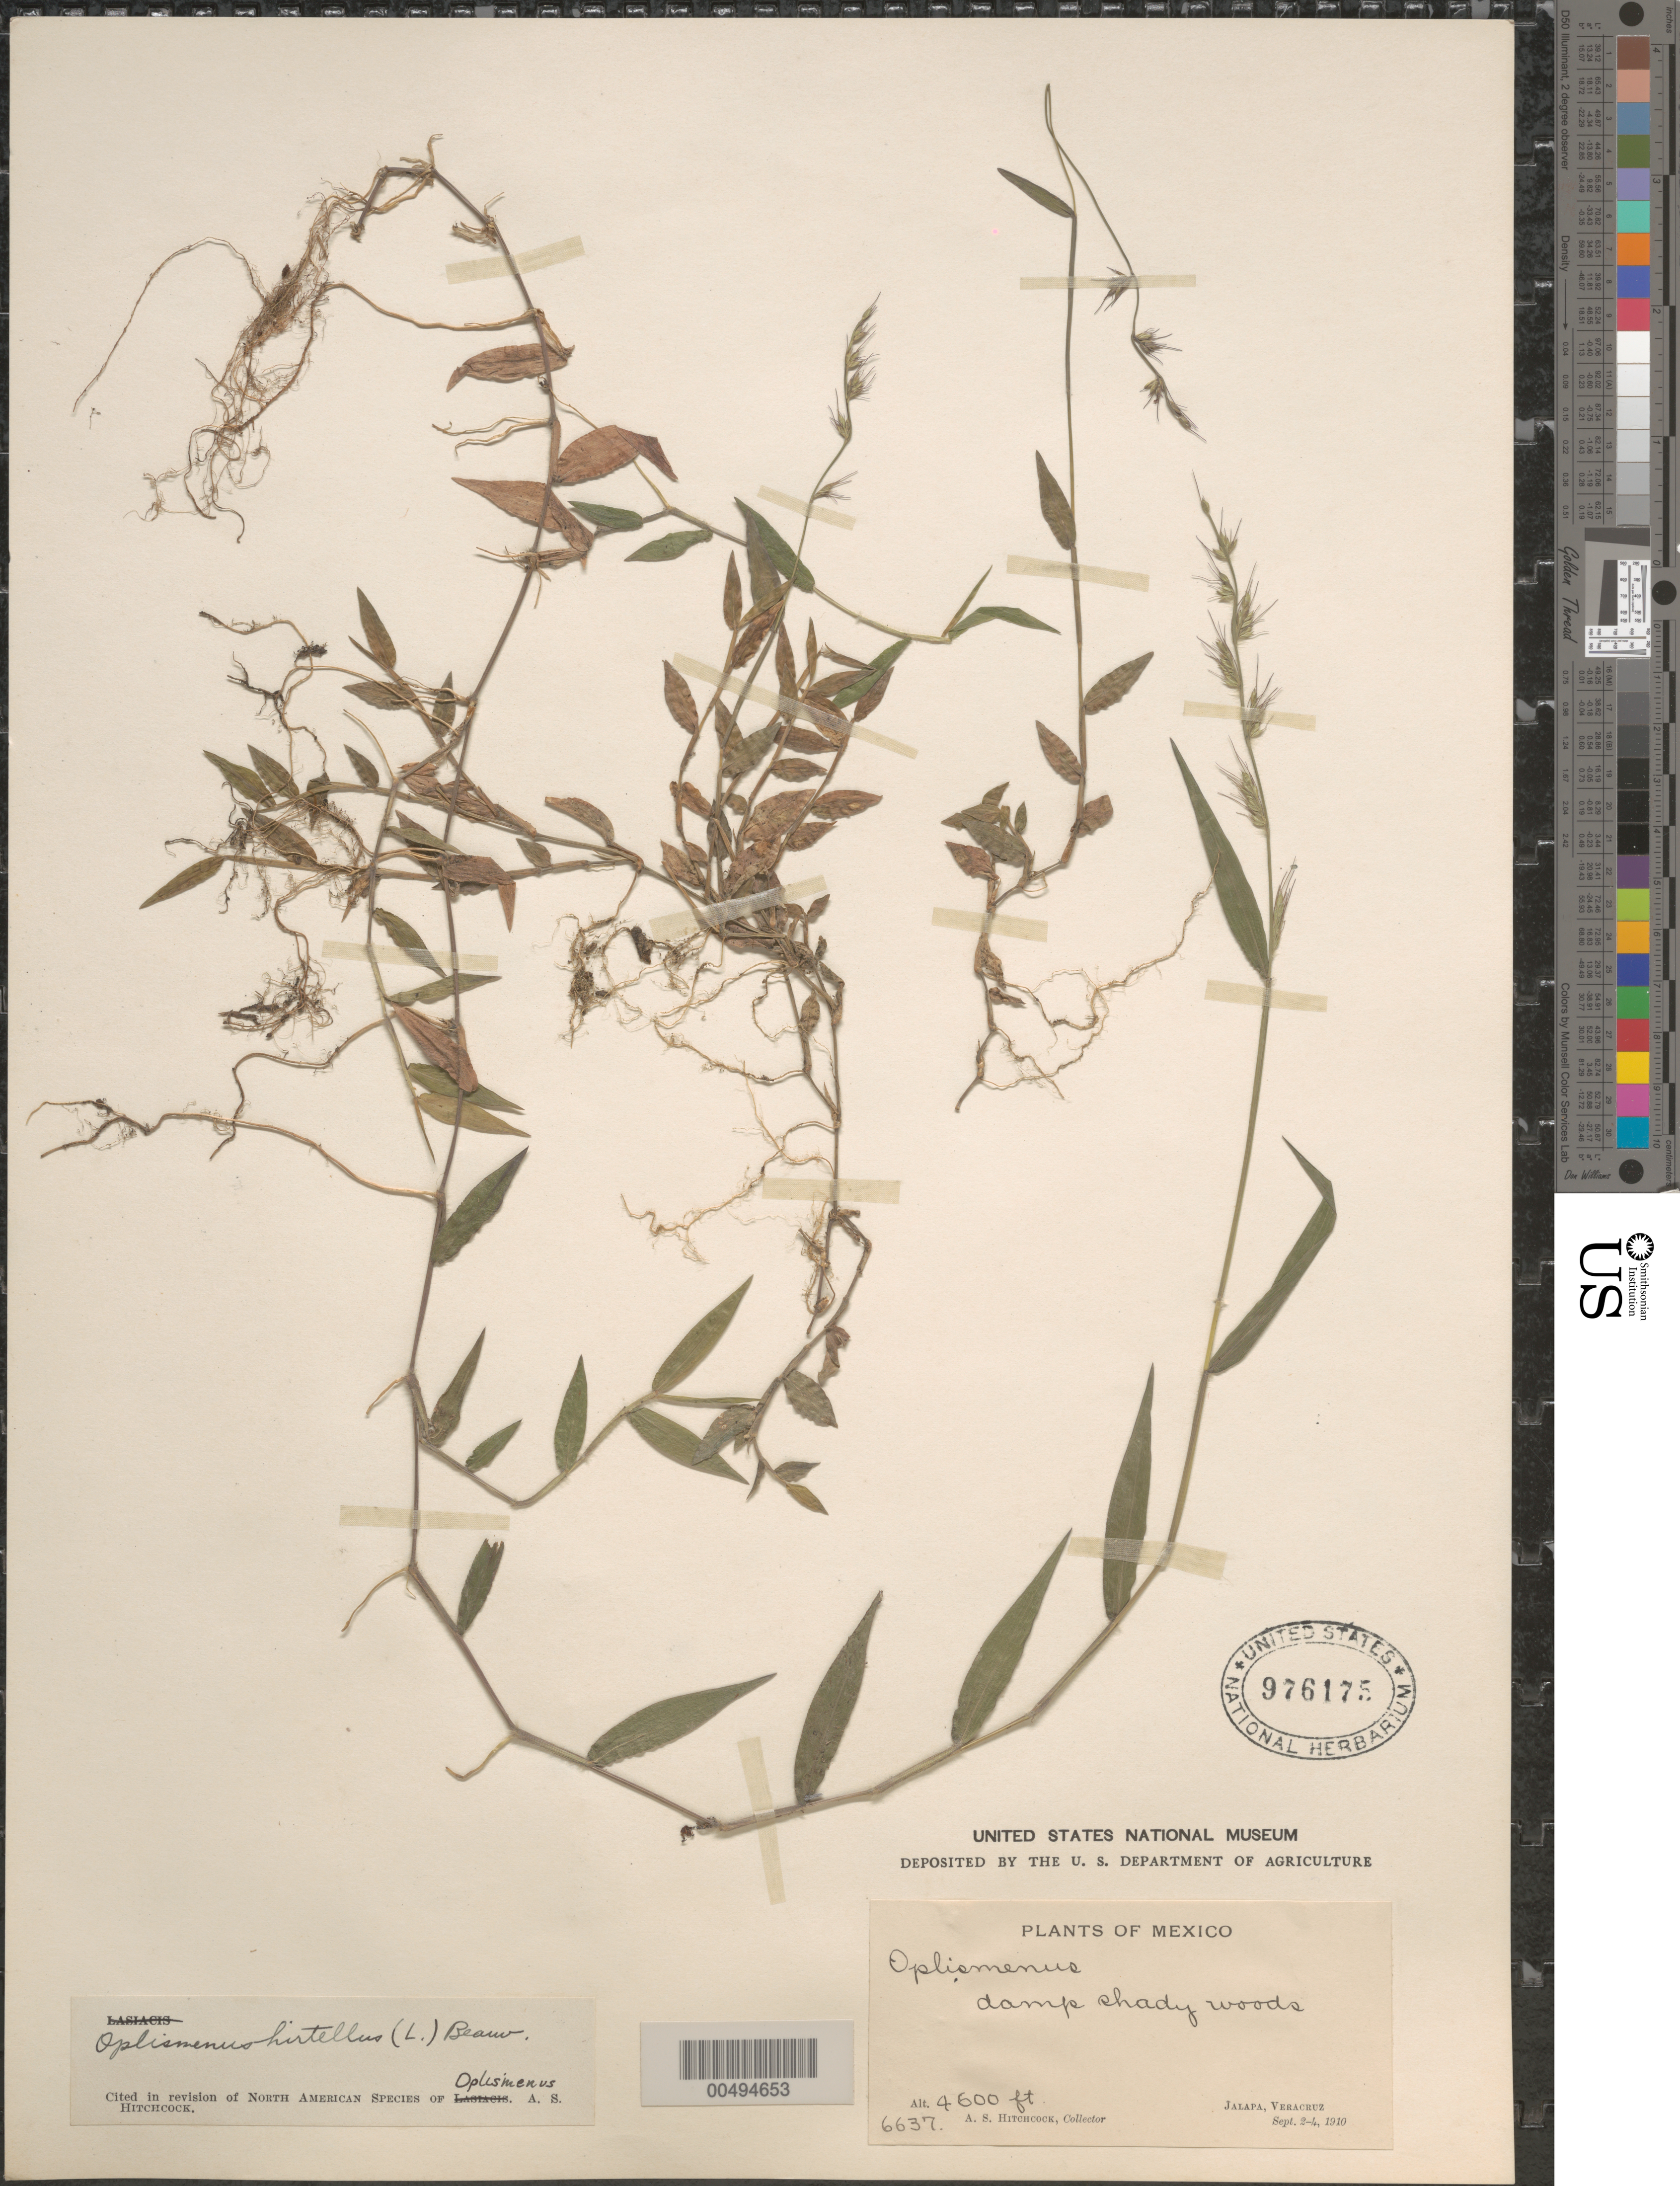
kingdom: Plantae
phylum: Tracheophyta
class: Liliopsida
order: Poales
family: Poaceae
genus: Oplismenus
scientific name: Oplismenus hirtellus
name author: (L.) P. Beauv.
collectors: A. S. Hitchcock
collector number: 6637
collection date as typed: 2 Sep 1910 to 4 Sep 1910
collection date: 1910-09-02/1910-09-04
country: Mexico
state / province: Veracruz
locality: Jalapa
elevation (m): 1402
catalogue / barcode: US 976175